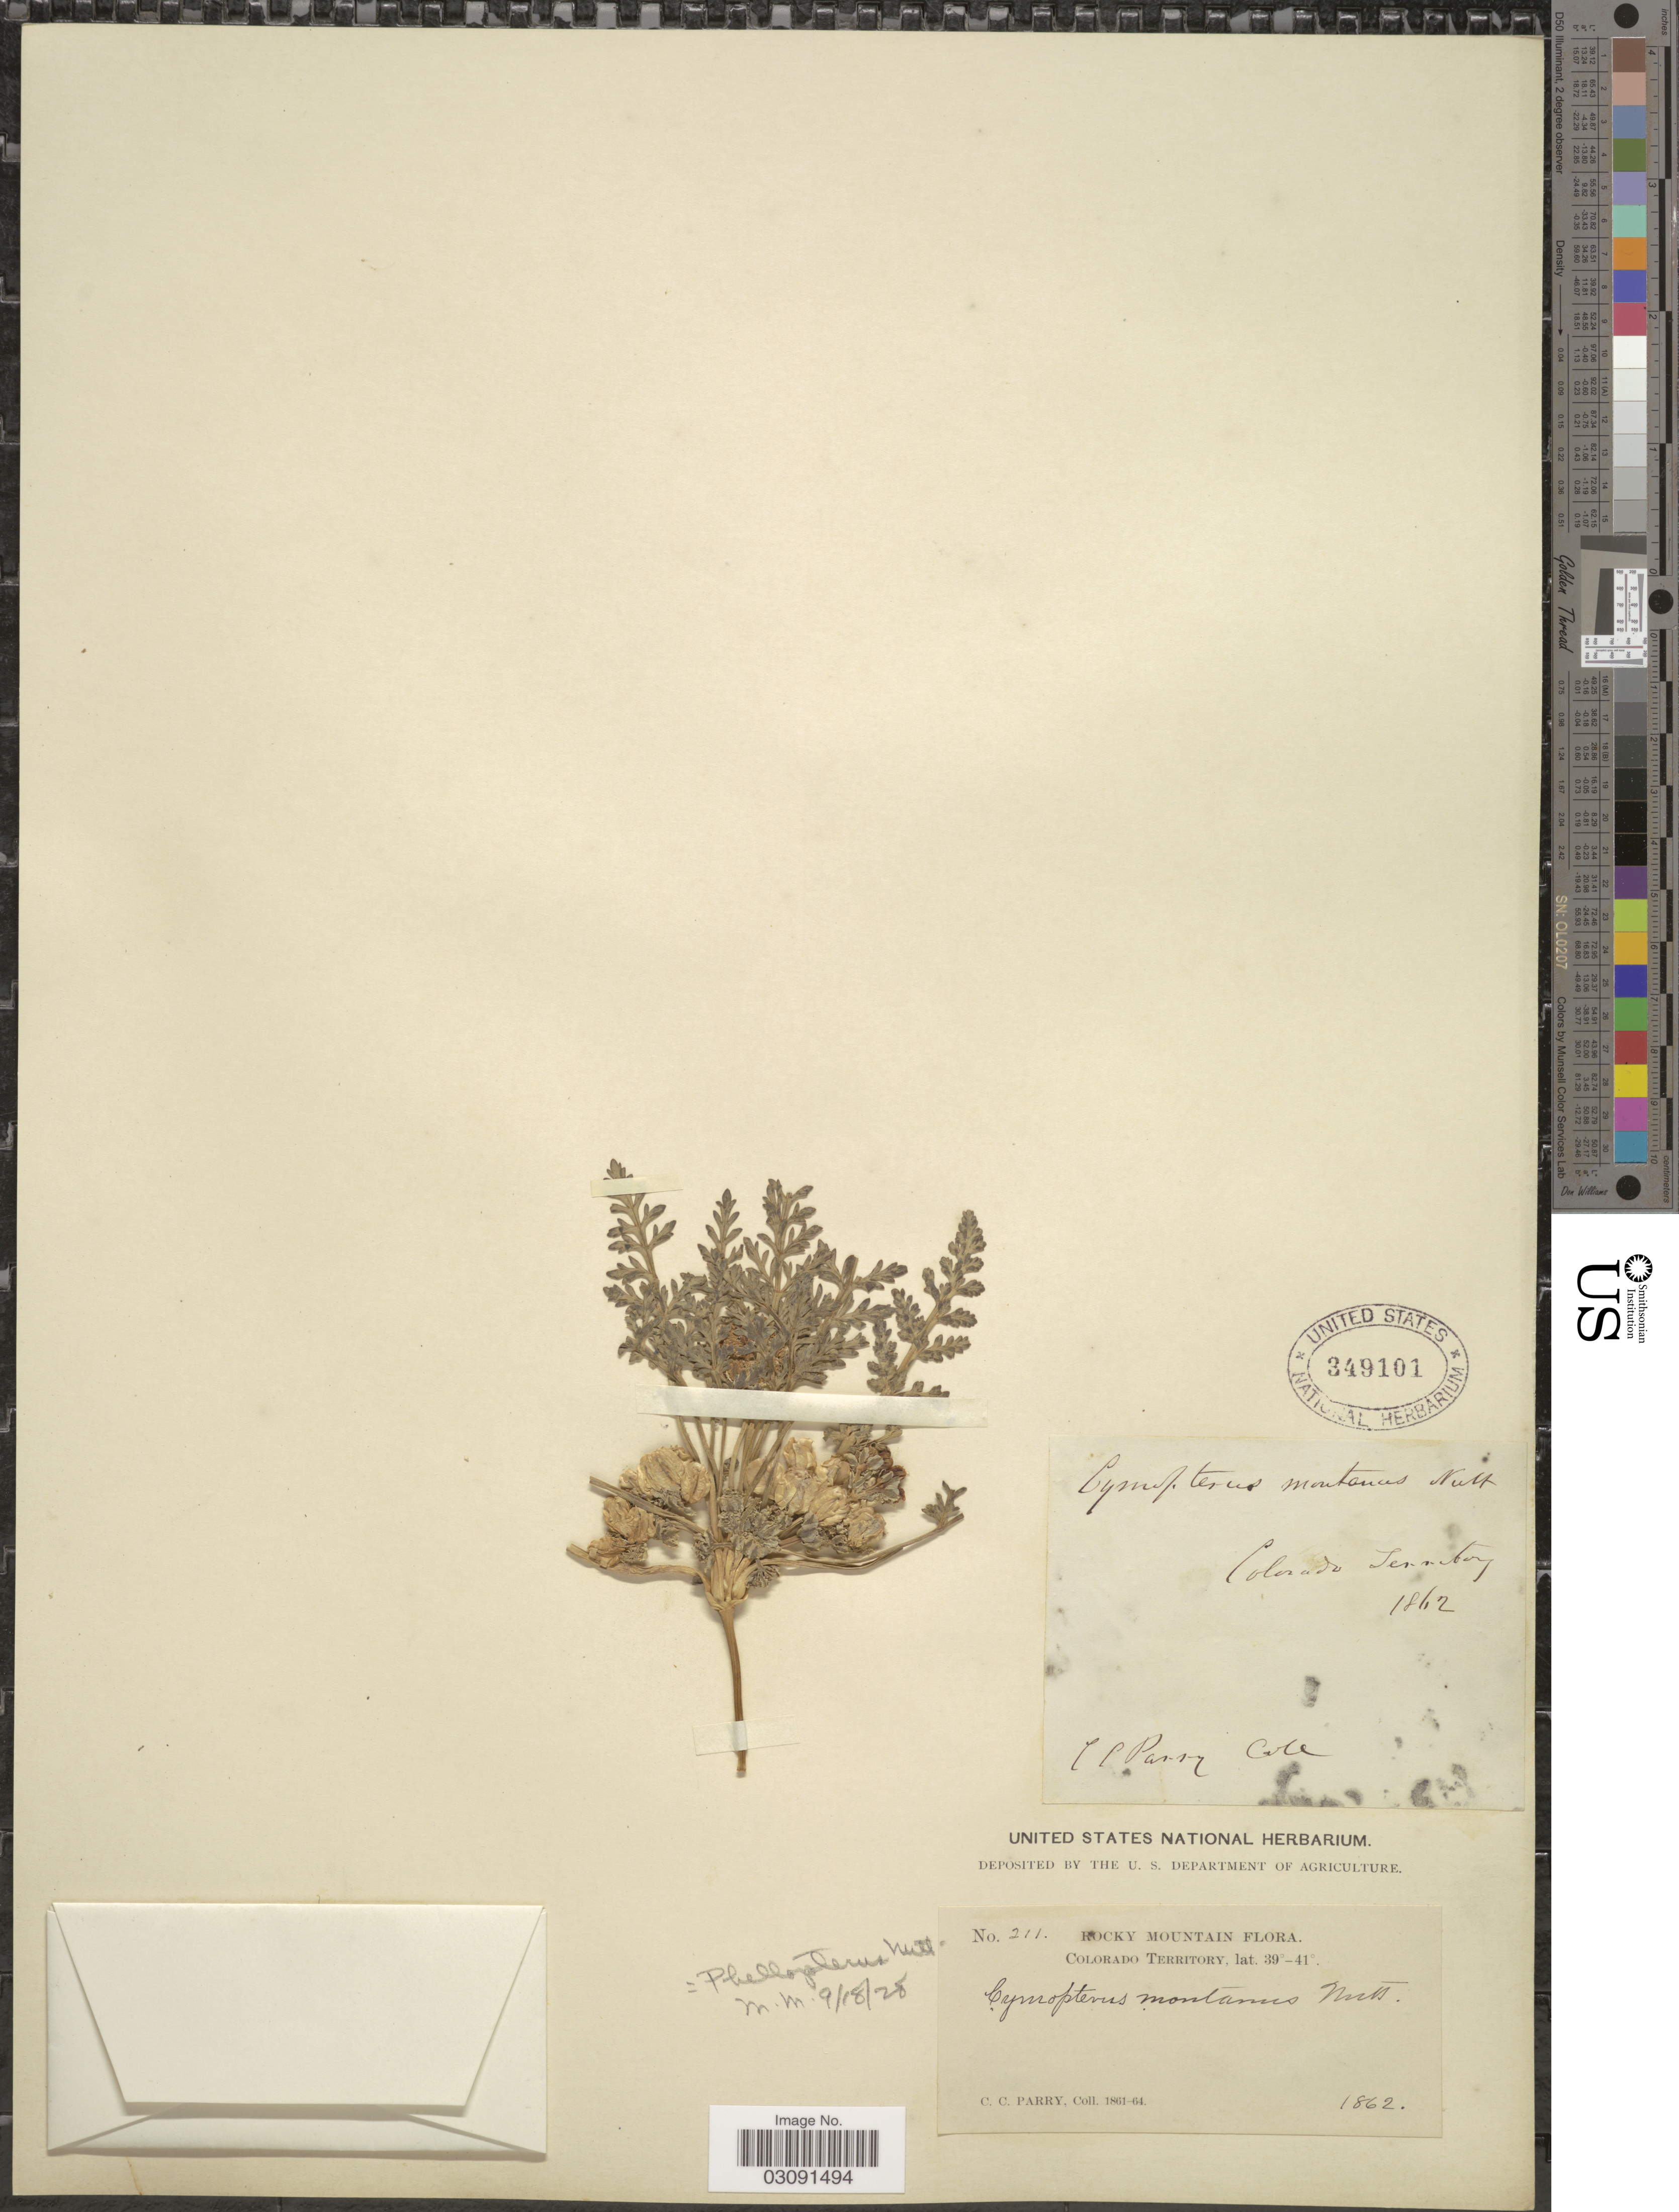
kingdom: Plantae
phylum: Tracheophyta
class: Magnoliopsida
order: Apiales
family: Apiaceae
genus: Cymopterus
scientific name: Cymopterus montanus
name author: Torr. & A. Gray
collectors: C. C. Parry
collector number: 211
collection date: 1862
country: United States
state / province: Colorado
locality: Colorado Territory, Rocky Mountain.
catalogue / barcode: US 349101